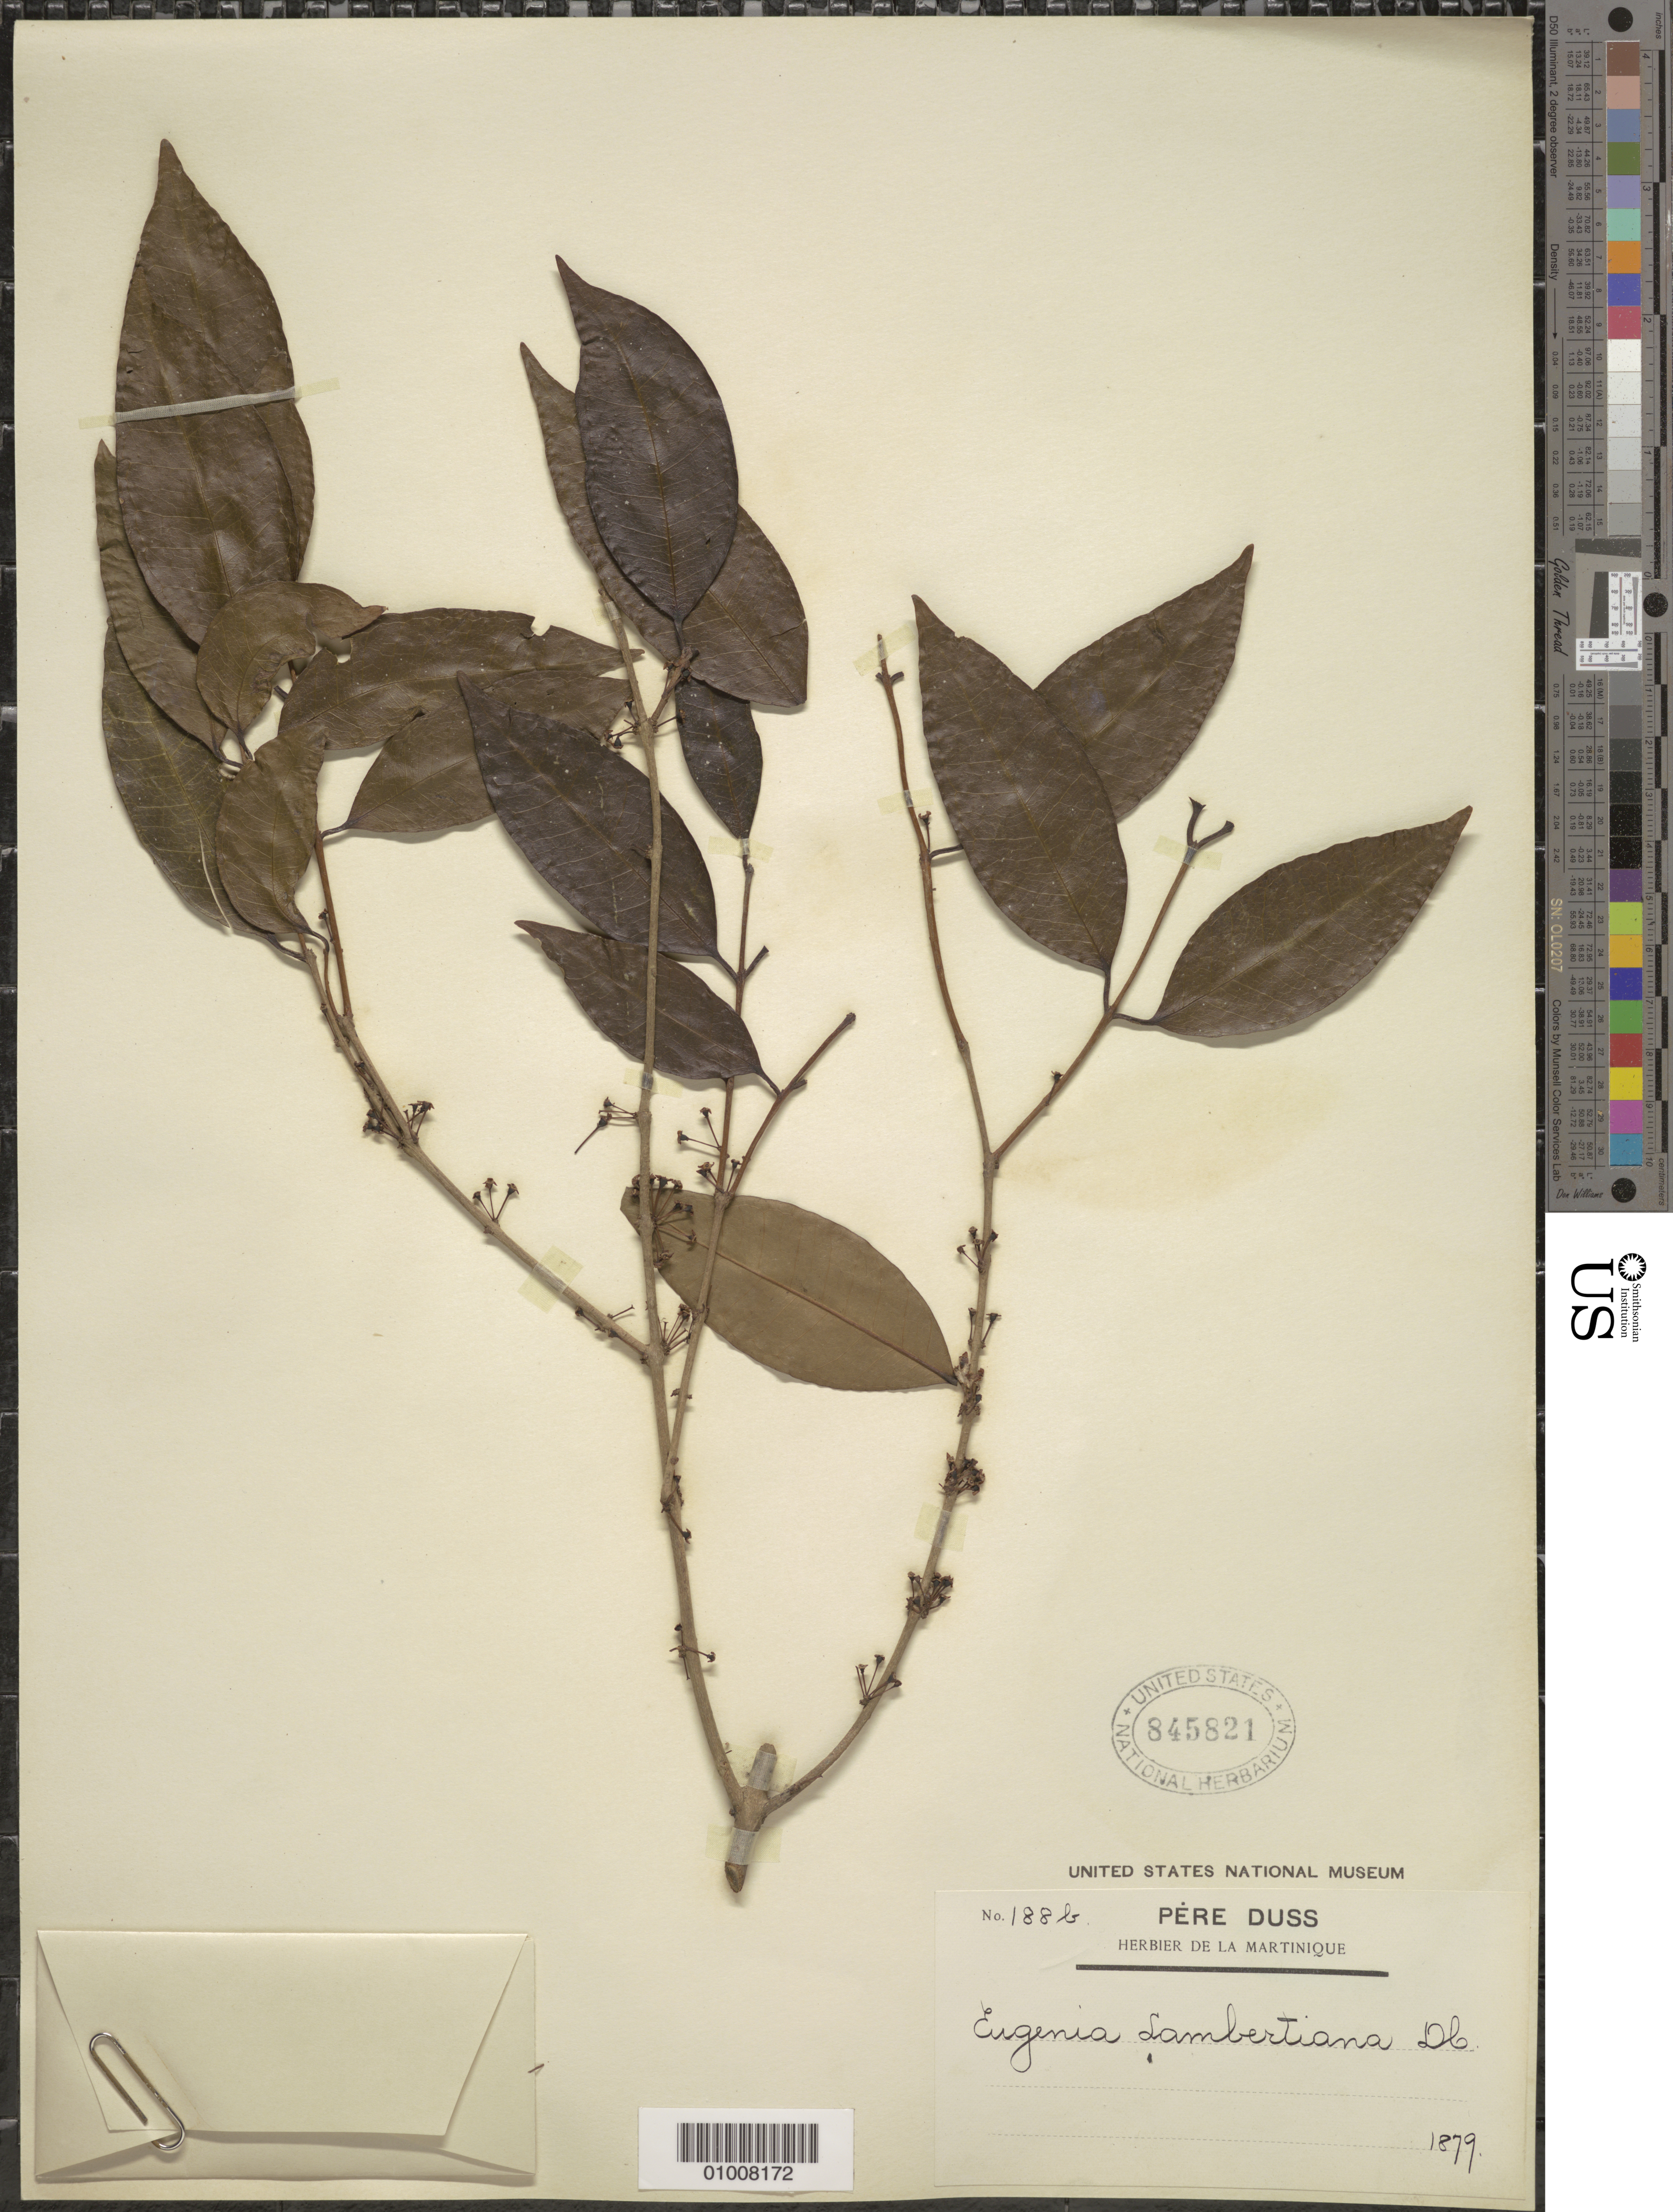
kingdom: Plantae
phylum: Tracheophyta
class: Magnoliopsida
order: Myrtales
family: Myrtaceae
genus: Eugenia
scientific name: Eugenia lambertiana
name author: DC.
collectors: Père Duss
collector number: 188 b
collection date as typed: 1879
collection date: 1879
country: Martinique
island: Martinique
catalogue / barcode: US 845821